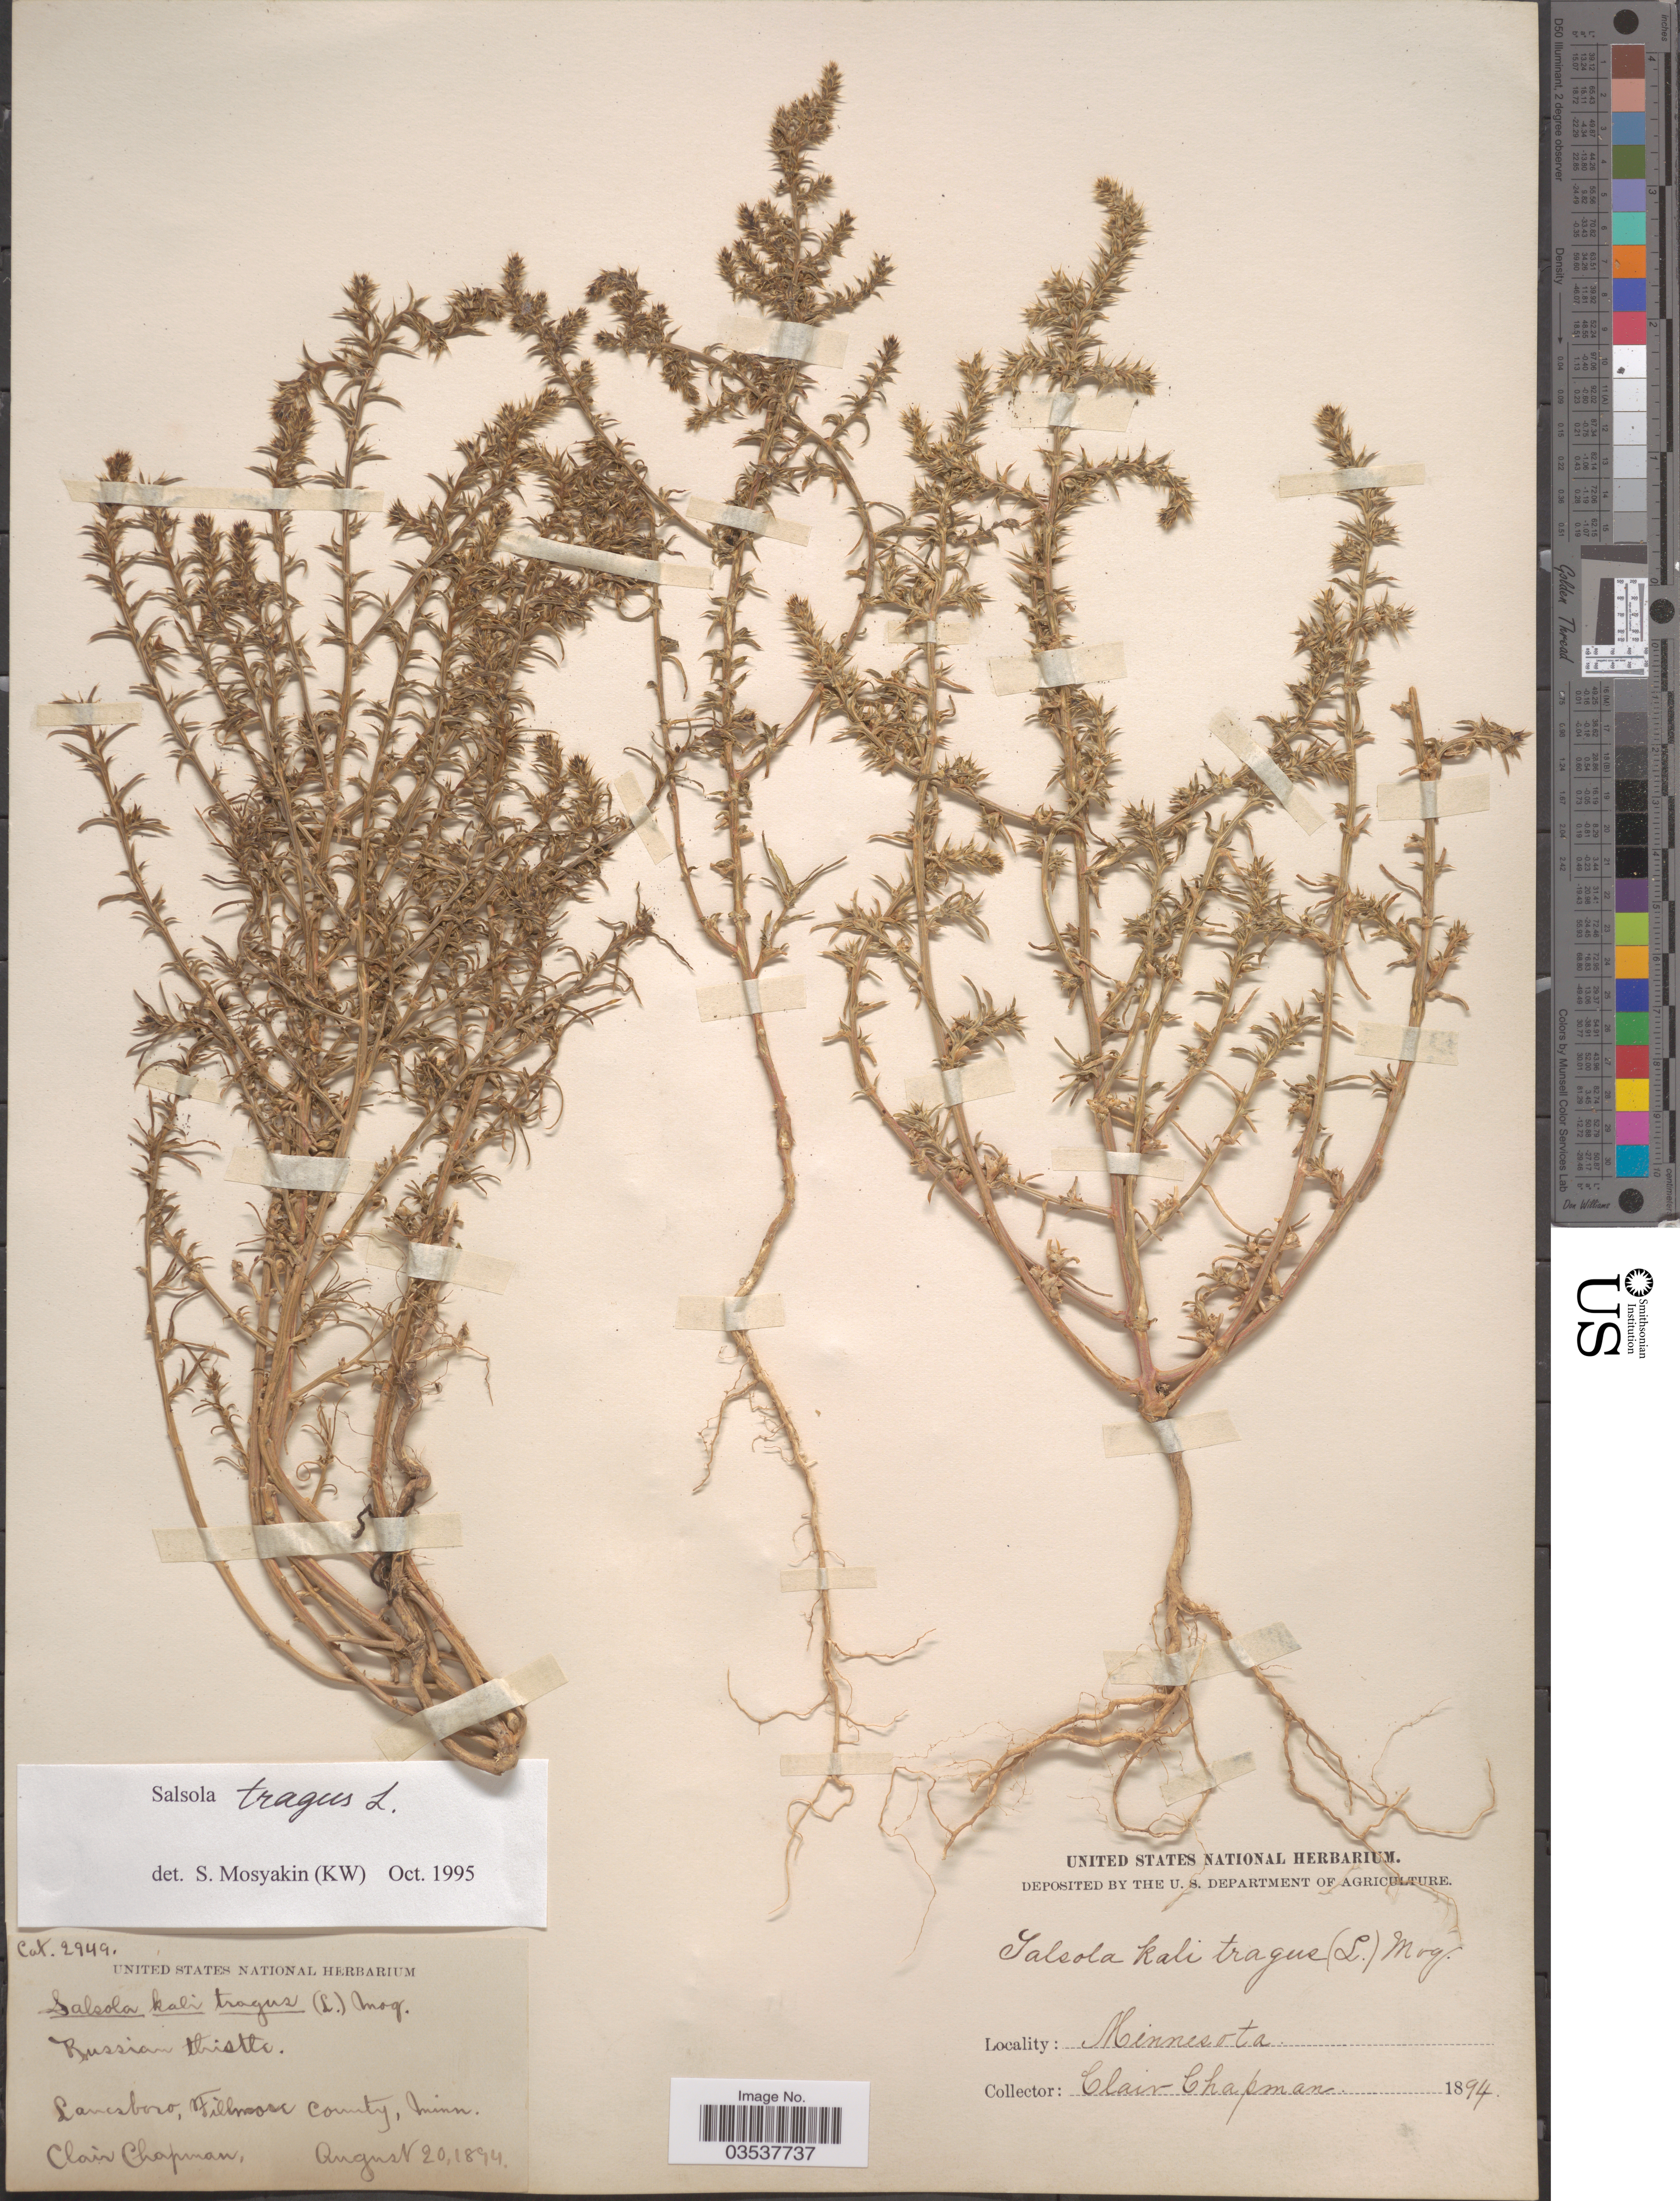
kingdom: Plantae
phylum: Tracheophyta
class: Magnoliopsida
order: Caryophyllales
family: Amaranthaceae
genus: Salsola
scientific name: Salsola pestifer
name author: A. Nelson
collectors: C. Chapman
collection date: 1894-08-20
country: United States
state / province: Minnesota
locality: Lanesboro, Fillmore County.